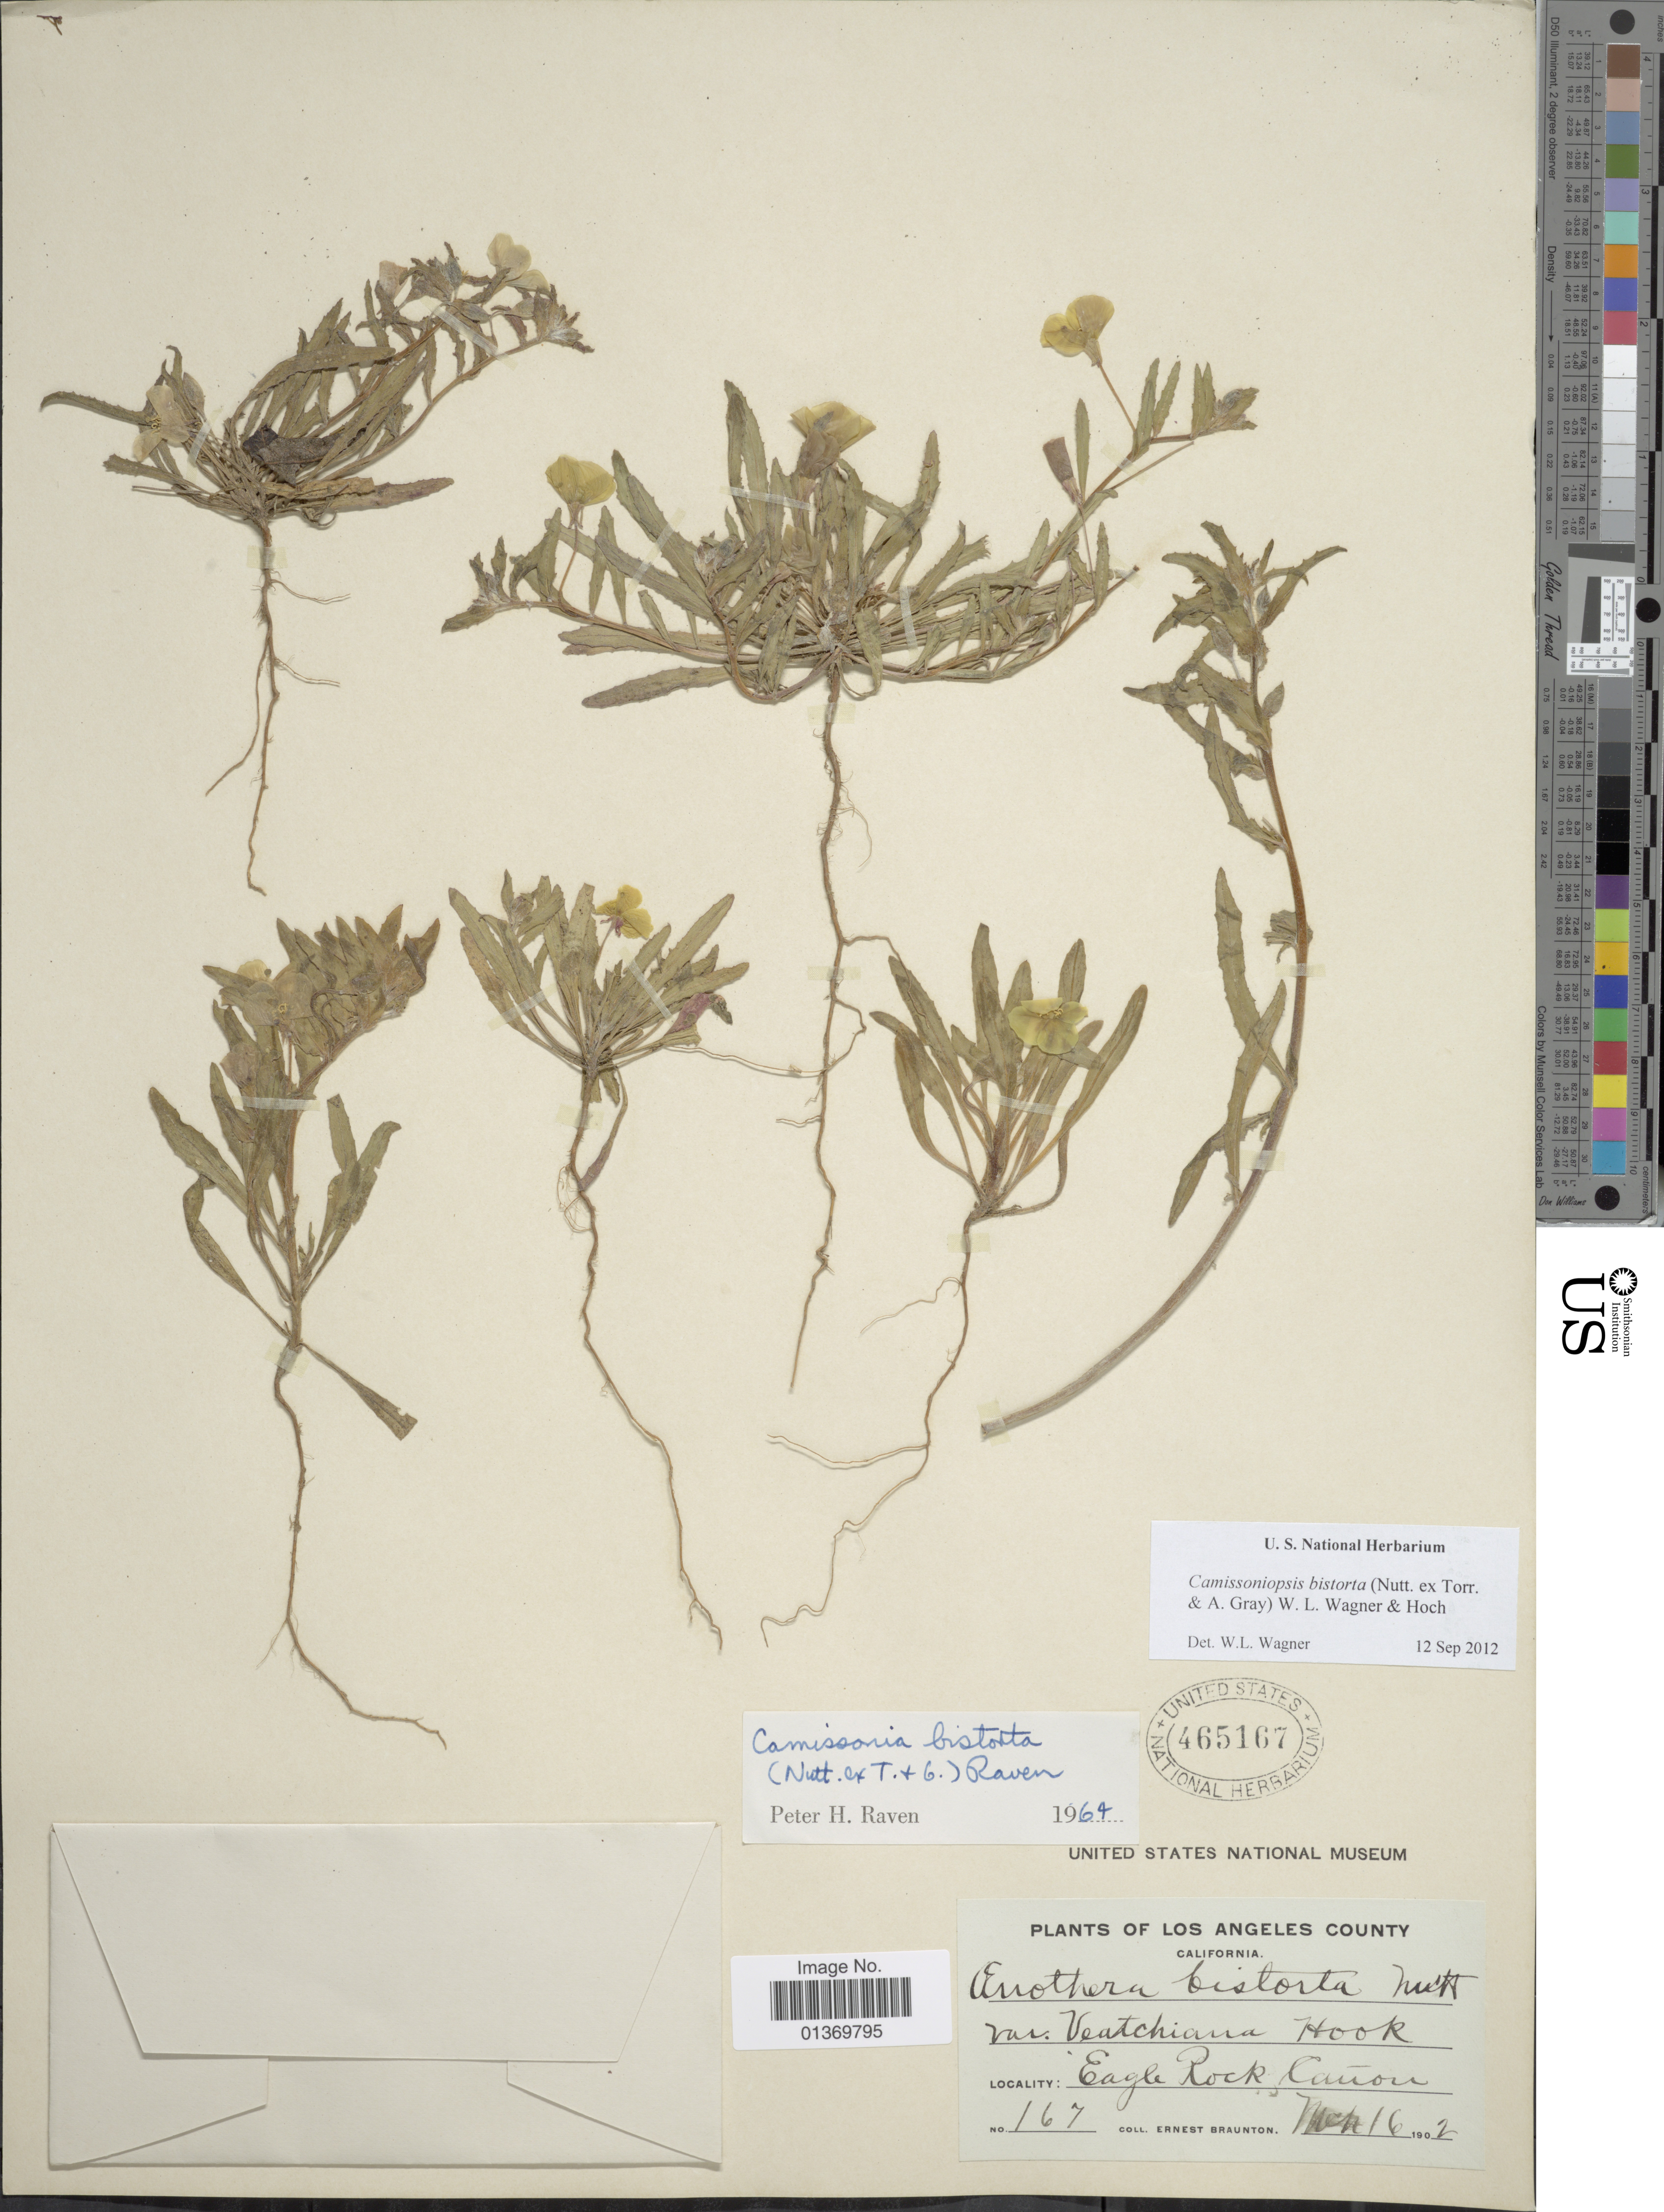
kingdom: Plantae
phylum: Tracheophyta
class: Magnoliopsida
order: Myrtales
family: Onagraceae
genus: Camissoniopsis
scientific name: Camissoniopsis bistorta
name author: (Nutt. ex Torr. & A. Gray) W.L. Wagner & Hoch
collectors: E. Braunton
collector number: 167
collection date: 1902-03-16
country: United States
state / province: California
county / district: Los Angeles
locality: Los Angeles County, Eagle Rock Cañon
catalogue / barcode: US 465167